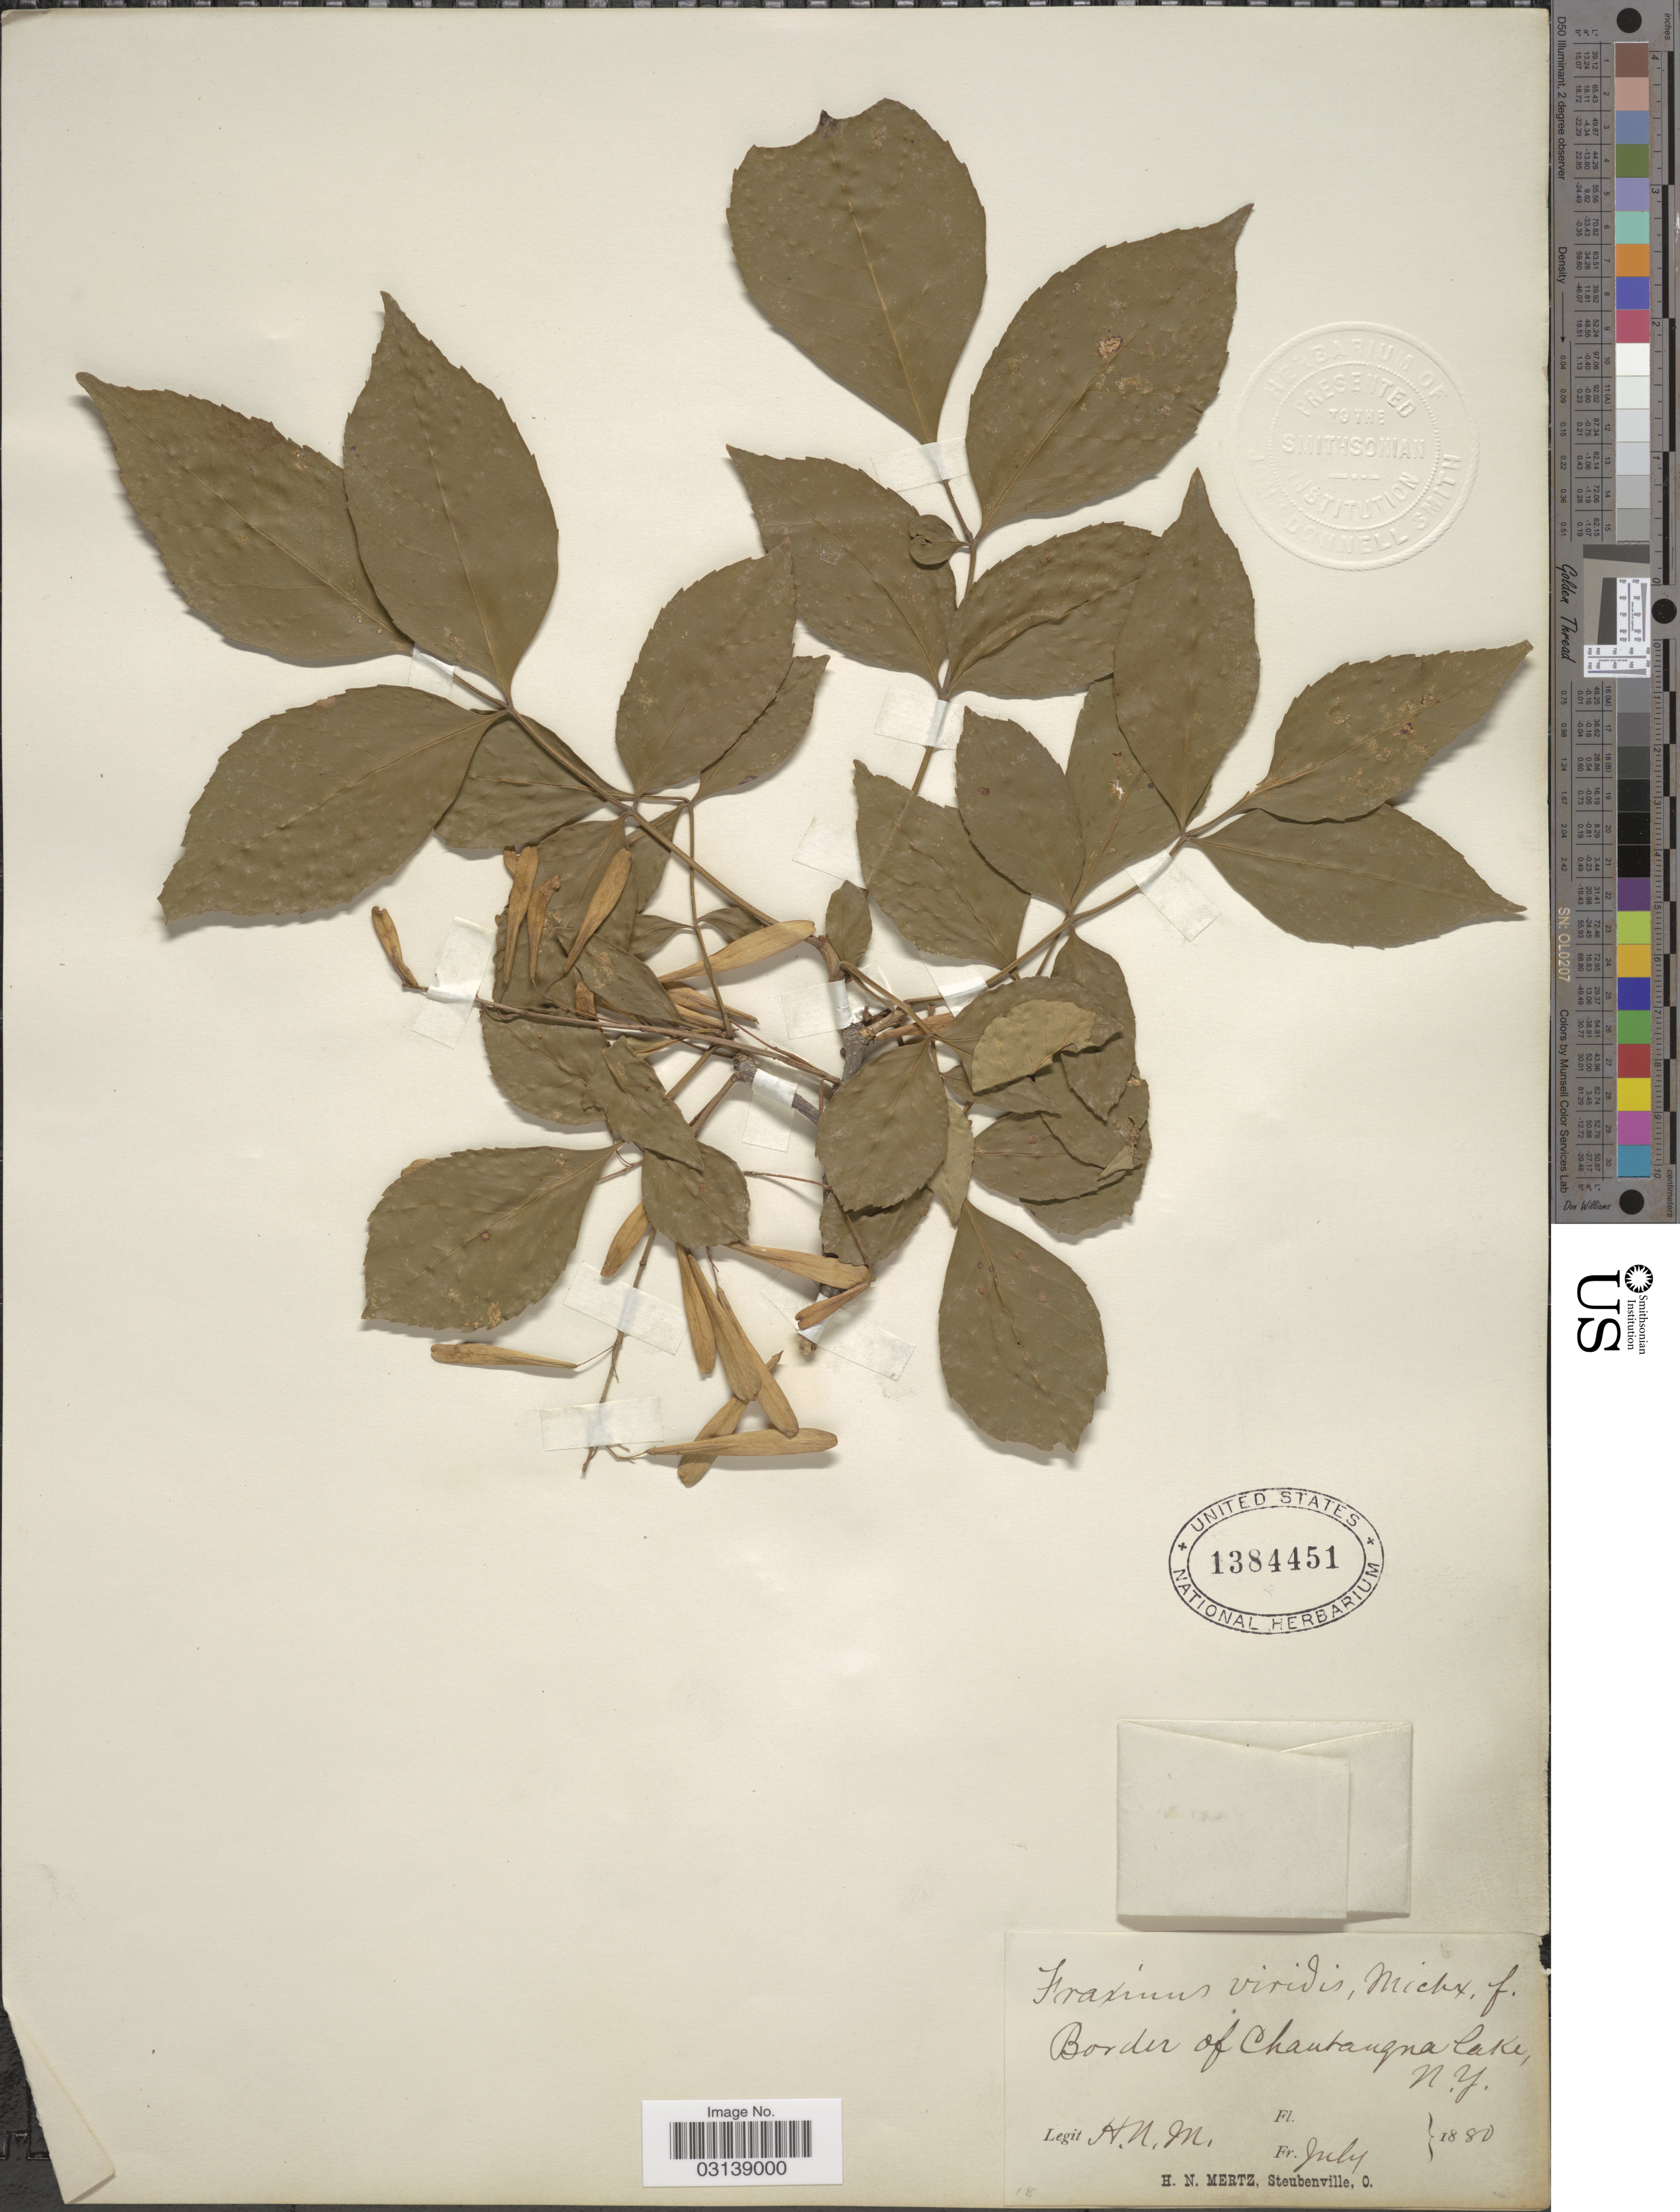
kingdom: Plantae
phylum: Tracheophyta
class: Magnoliopsida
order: Lamiales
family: Oleaceae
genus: Fraxinus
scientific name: Fraxinus pennsylvanica var. campestris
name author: (Britton) F.C. Gates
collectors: H. Mertz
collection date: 1880-07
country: United States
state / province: New York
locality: Border of Chantangna Lake.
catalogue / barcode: US 1384451